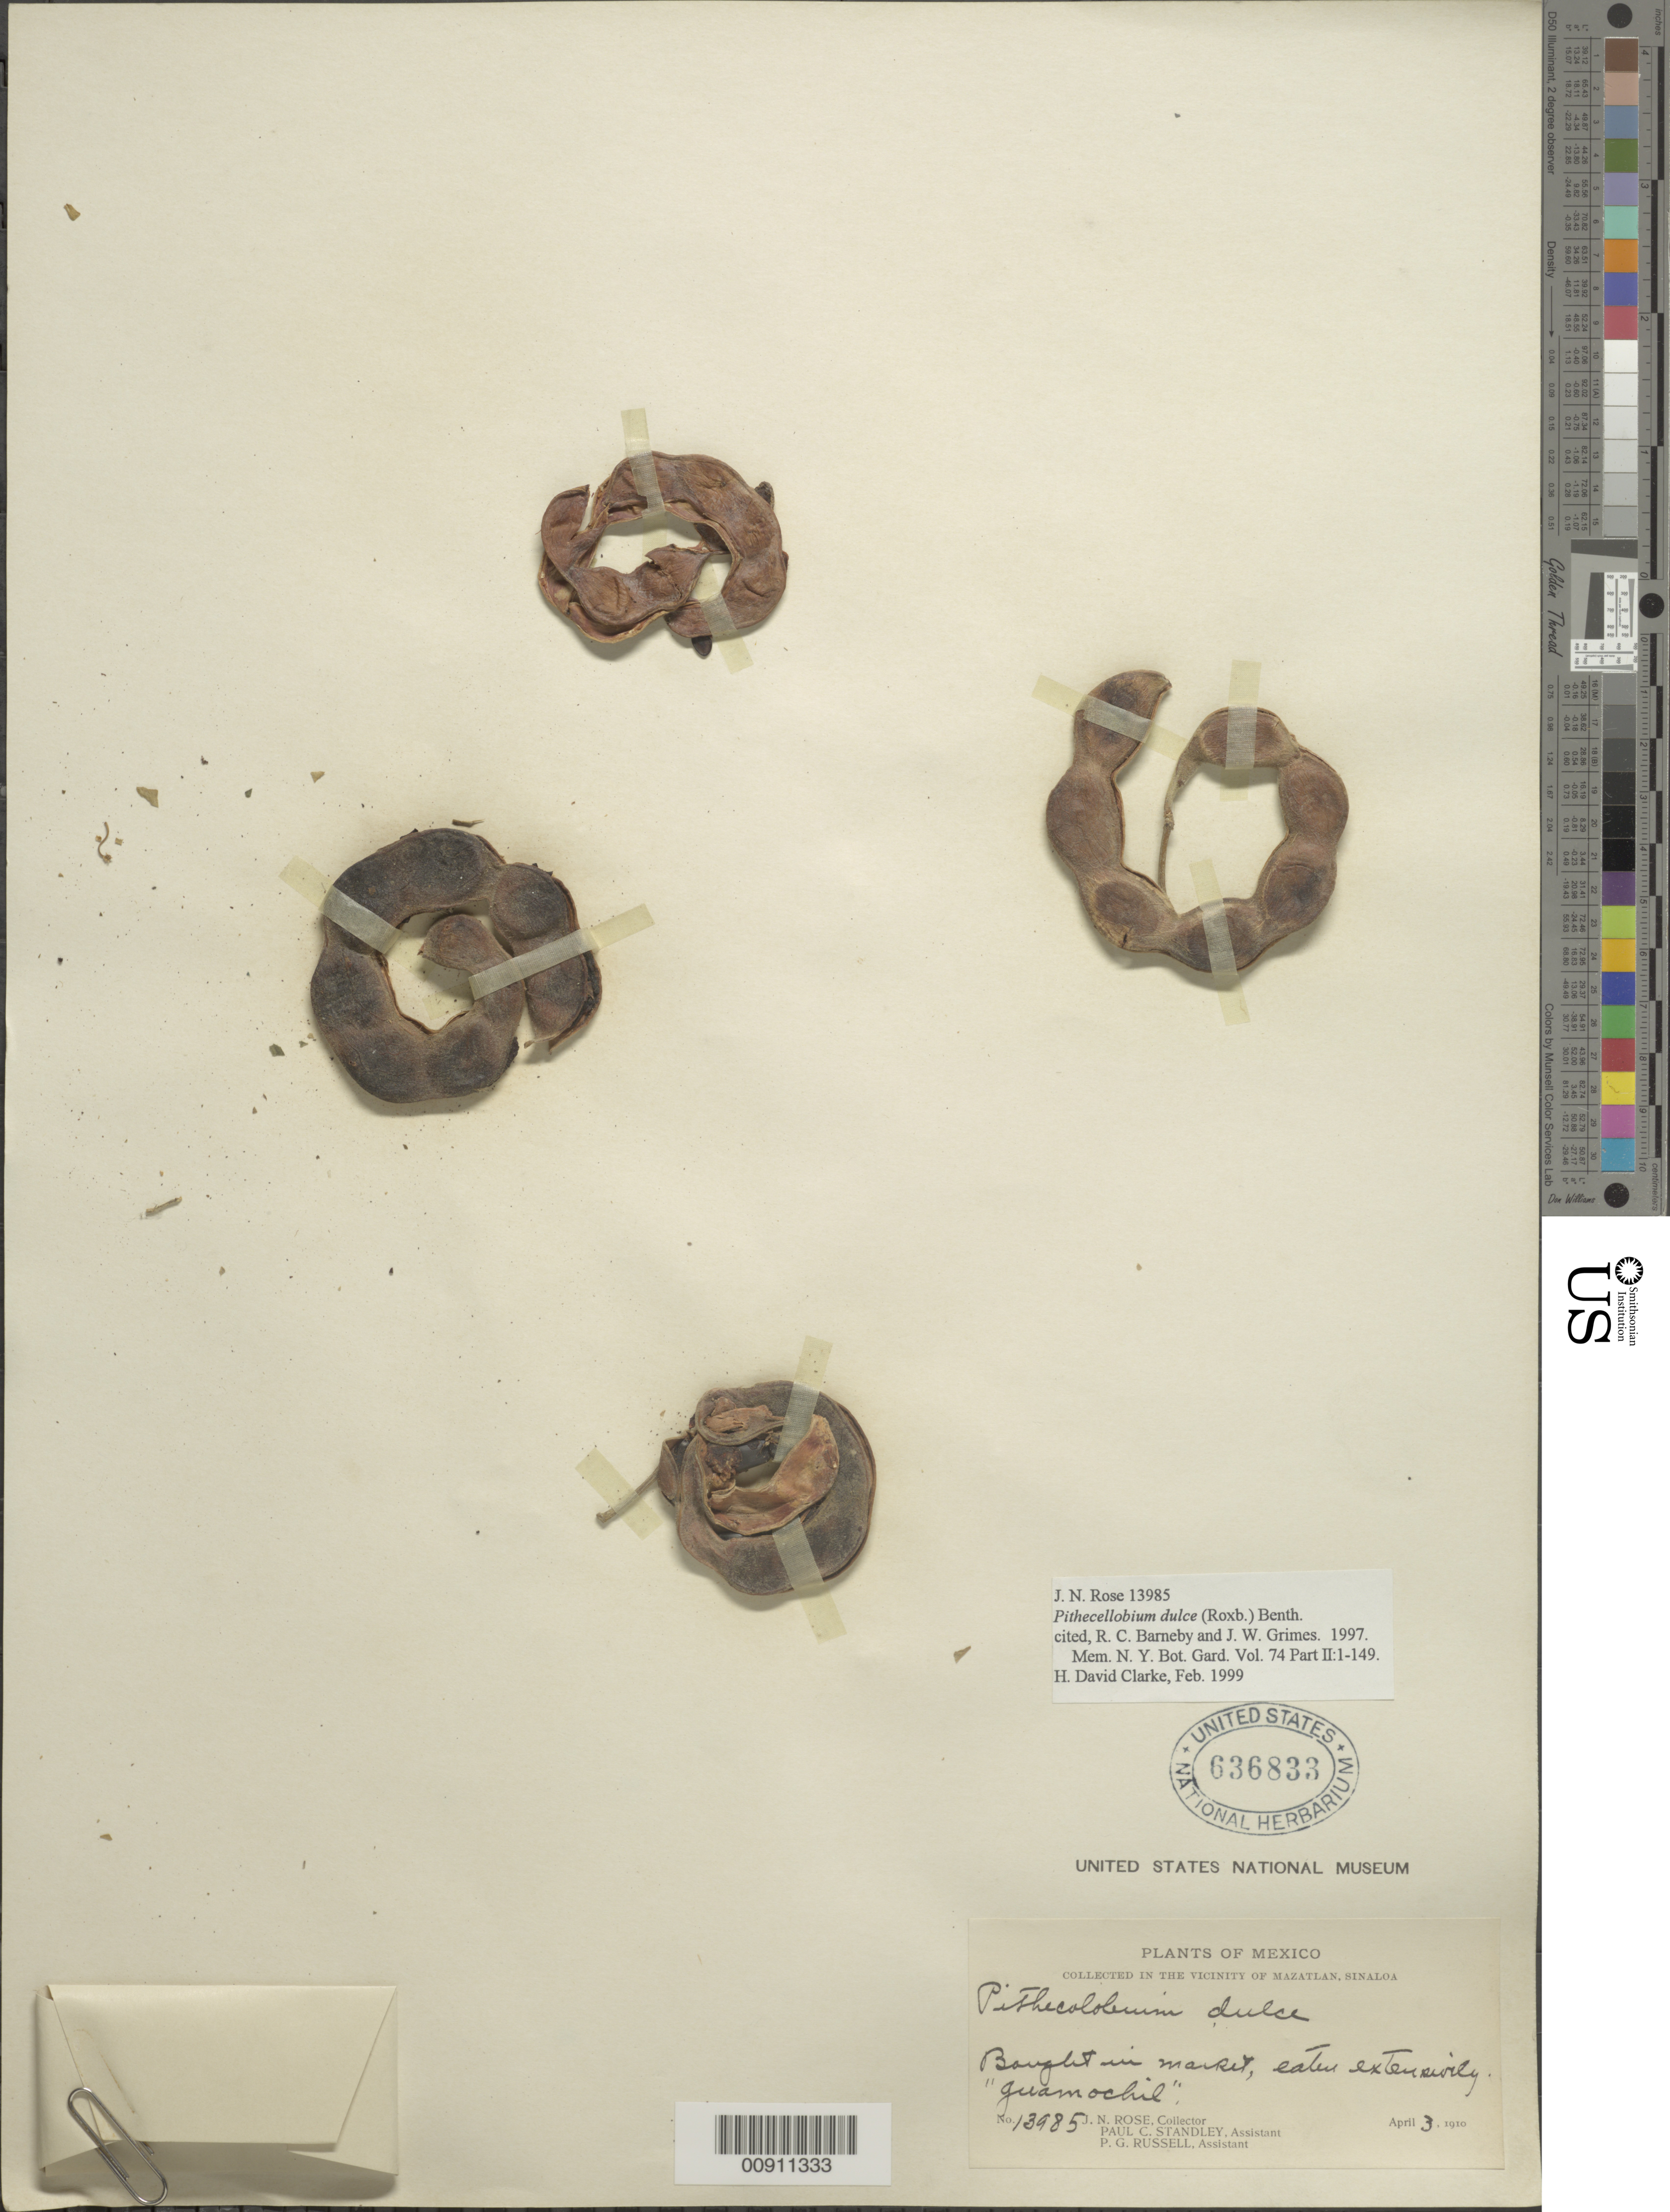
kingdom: Plantae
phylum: Tracheophyta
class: Magnoliopsida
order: Fabales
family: Fabaceae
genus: Pithecellobium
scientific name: Pithecellobium dulce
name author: (Roxb.) Benth.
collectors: J. N. Rose, P. C. Standley & P. G. Russell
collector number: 13985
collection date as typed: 03 Apr 1910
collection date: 1910-04-03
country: Mexico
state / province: Sinaloa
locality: Bought in market, in the vicinity of Mazatlan, Sinaloa.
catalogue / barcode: US 636833